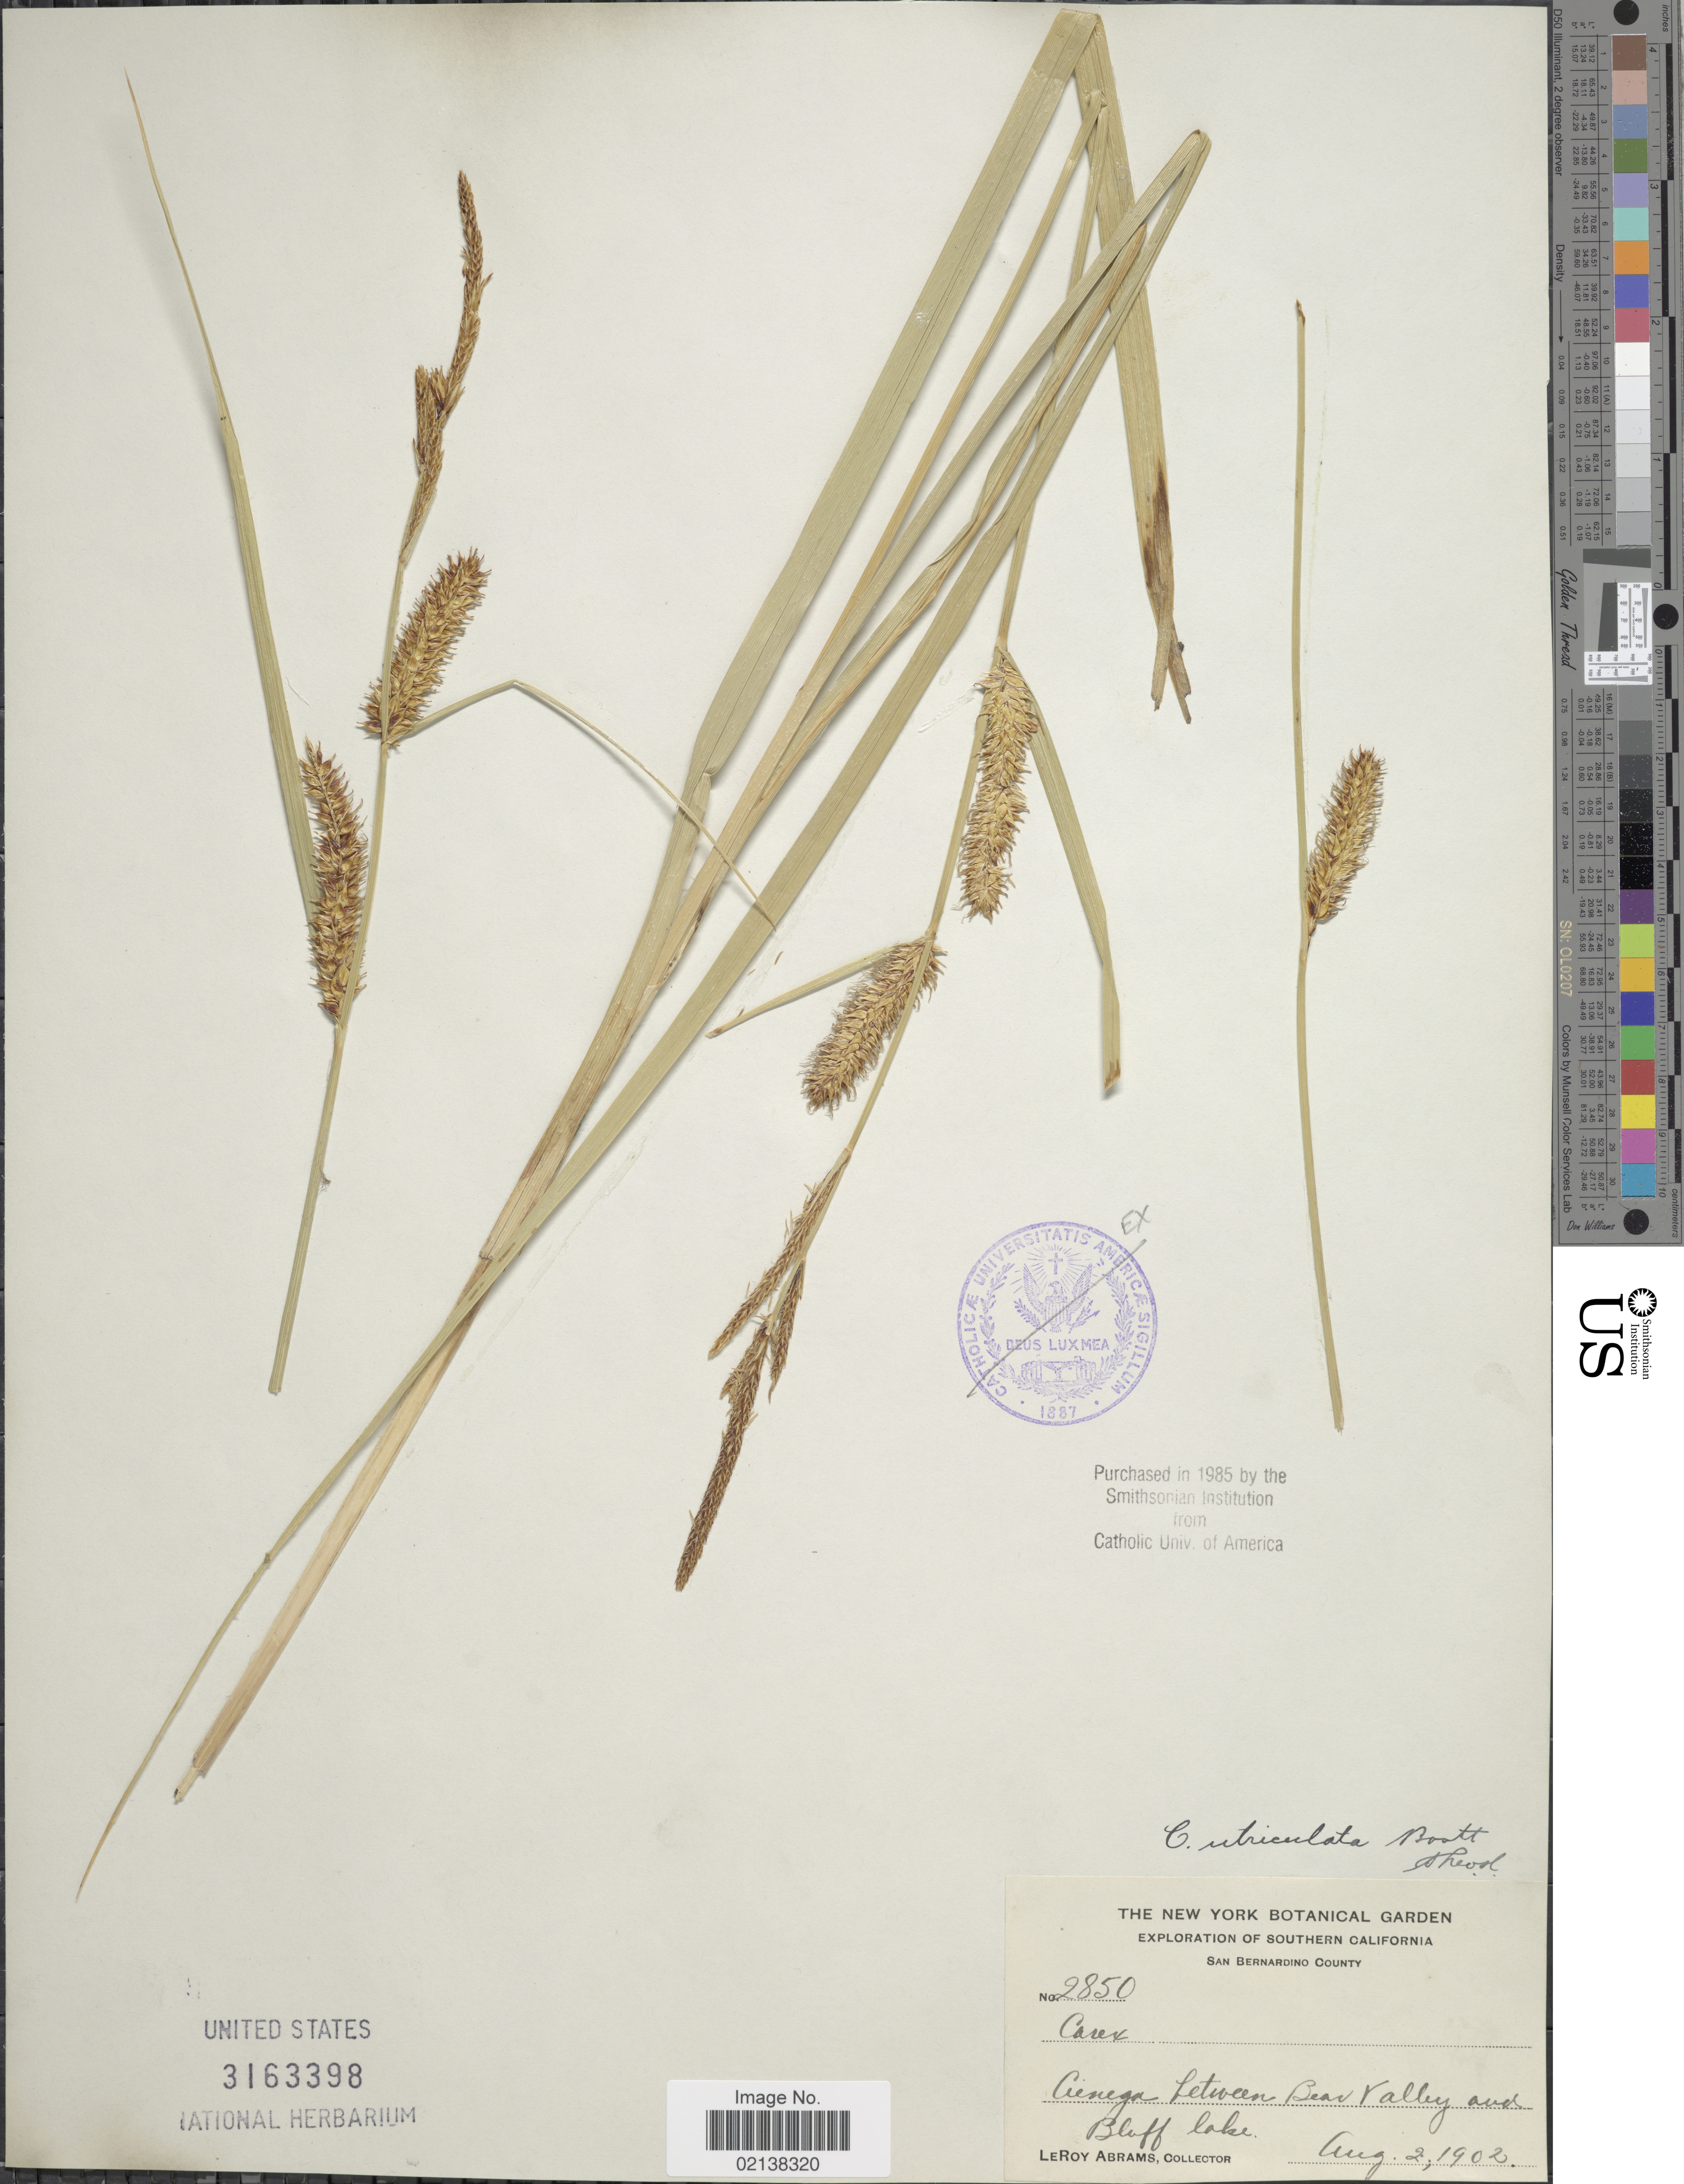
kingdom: Plantae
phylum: Tracheophyta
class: Liliopsida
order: Poales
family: Cyperaceae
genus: Carex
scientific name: Carex utriculata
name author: Boott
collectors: L. Abrams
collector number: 2850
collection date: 1902-08-02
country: United States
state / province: California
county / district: San Bernardino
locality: Southenr California, San Bernardino County, Cienega between Bear Valley and Bluff Lake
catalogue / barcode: US 3163398